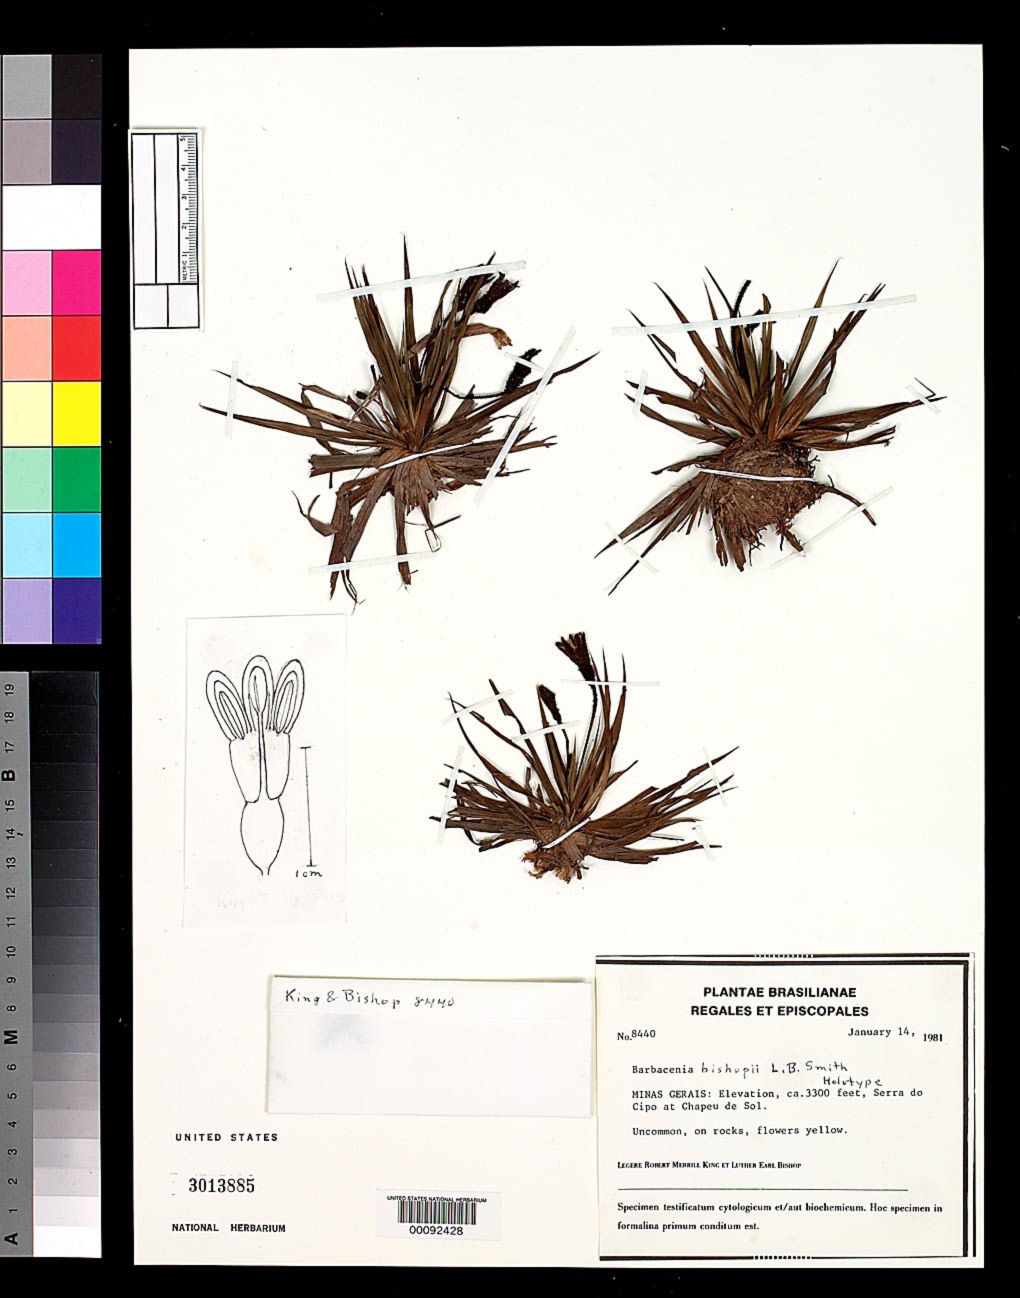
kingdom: Plantae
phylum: Tracheophyta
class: Liliopsida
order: Pandanales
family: Velloziaceae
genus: Barbacenia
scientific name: Barbacenia bishopii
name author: L.B. Sm.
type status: Holotype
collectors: R. M. King & L. E. Bishop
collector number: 8440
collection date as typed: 14 Jan 1981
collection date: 1981-01-14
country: Brazil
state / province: Minas Gerais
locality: Serra do Cipo at Chapeu de Sol; alt. ca. 3300 ft.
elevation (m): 1006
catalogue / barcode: US 3013885